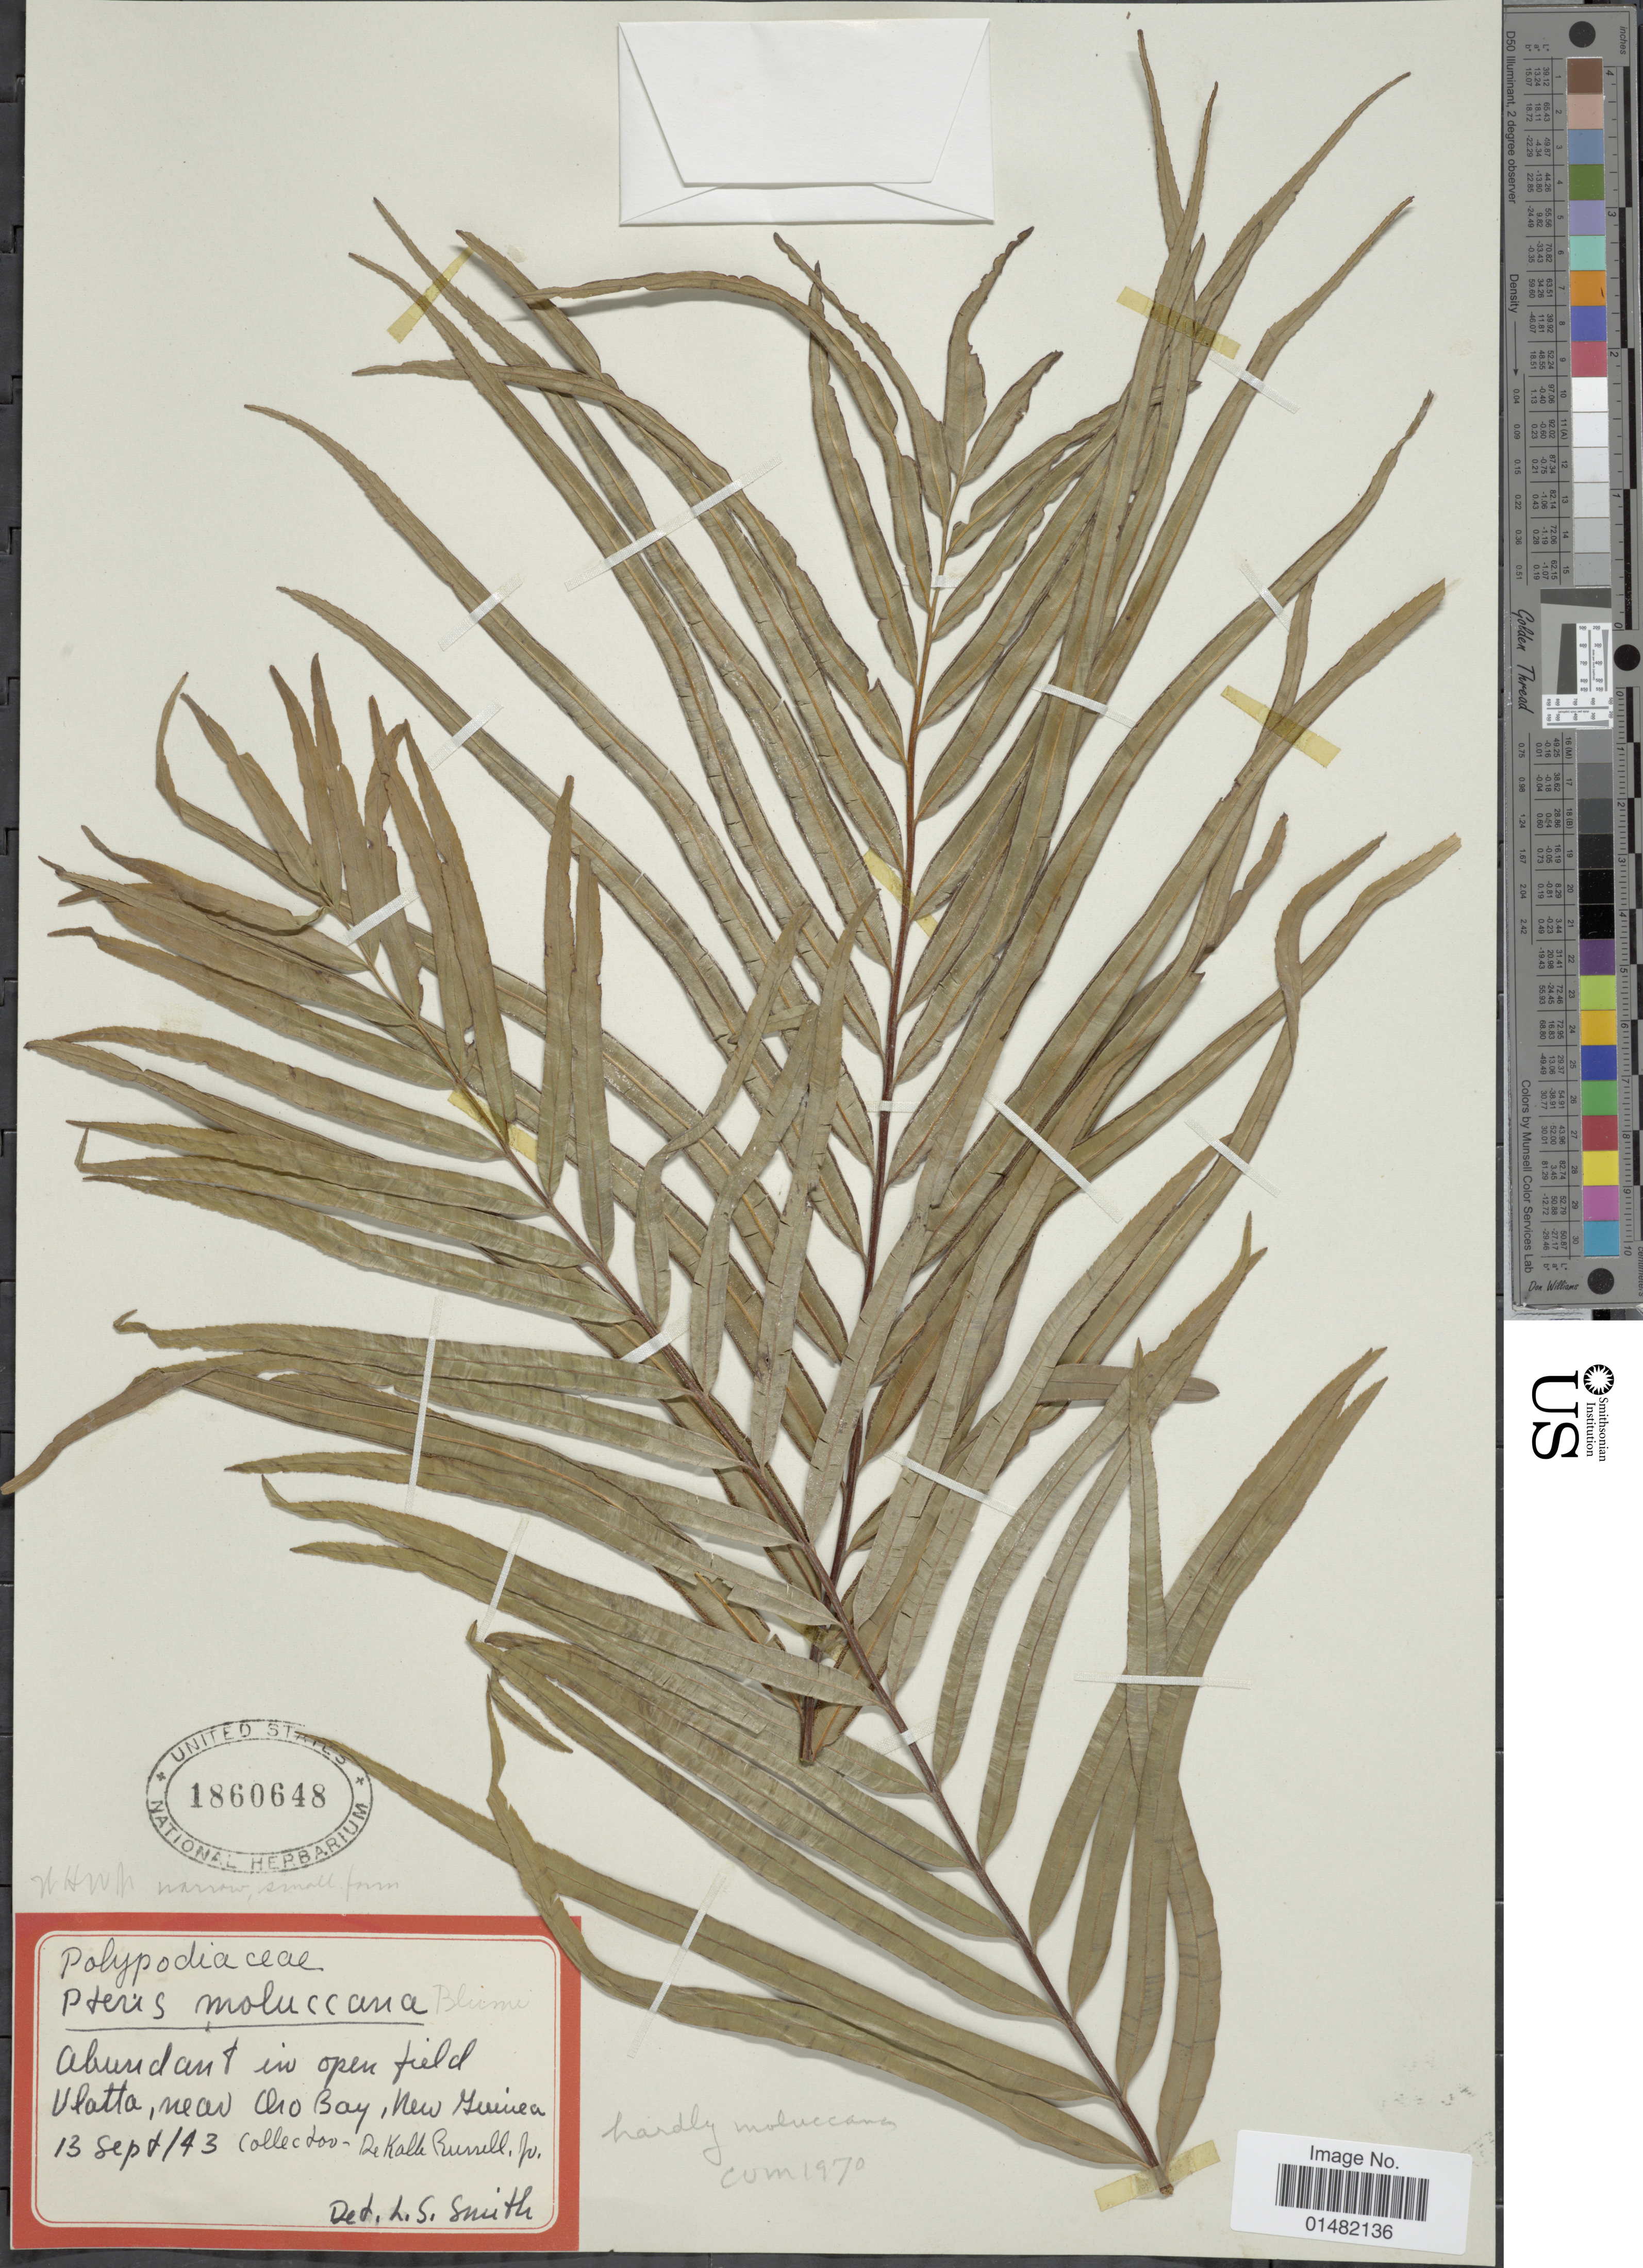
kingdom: Plantae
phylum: Tracheophyta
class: Polypodiopsida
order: Polypodiales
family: Pteridaceae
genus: Pteris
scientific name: Pteris sp.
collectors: D. K. Russell Jr.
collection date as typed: Transcribed d/m/y: 13/9/43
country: Papua New Guinea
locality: Vlatta, near Oro Bay, New Guinea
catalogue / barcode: US 1860648